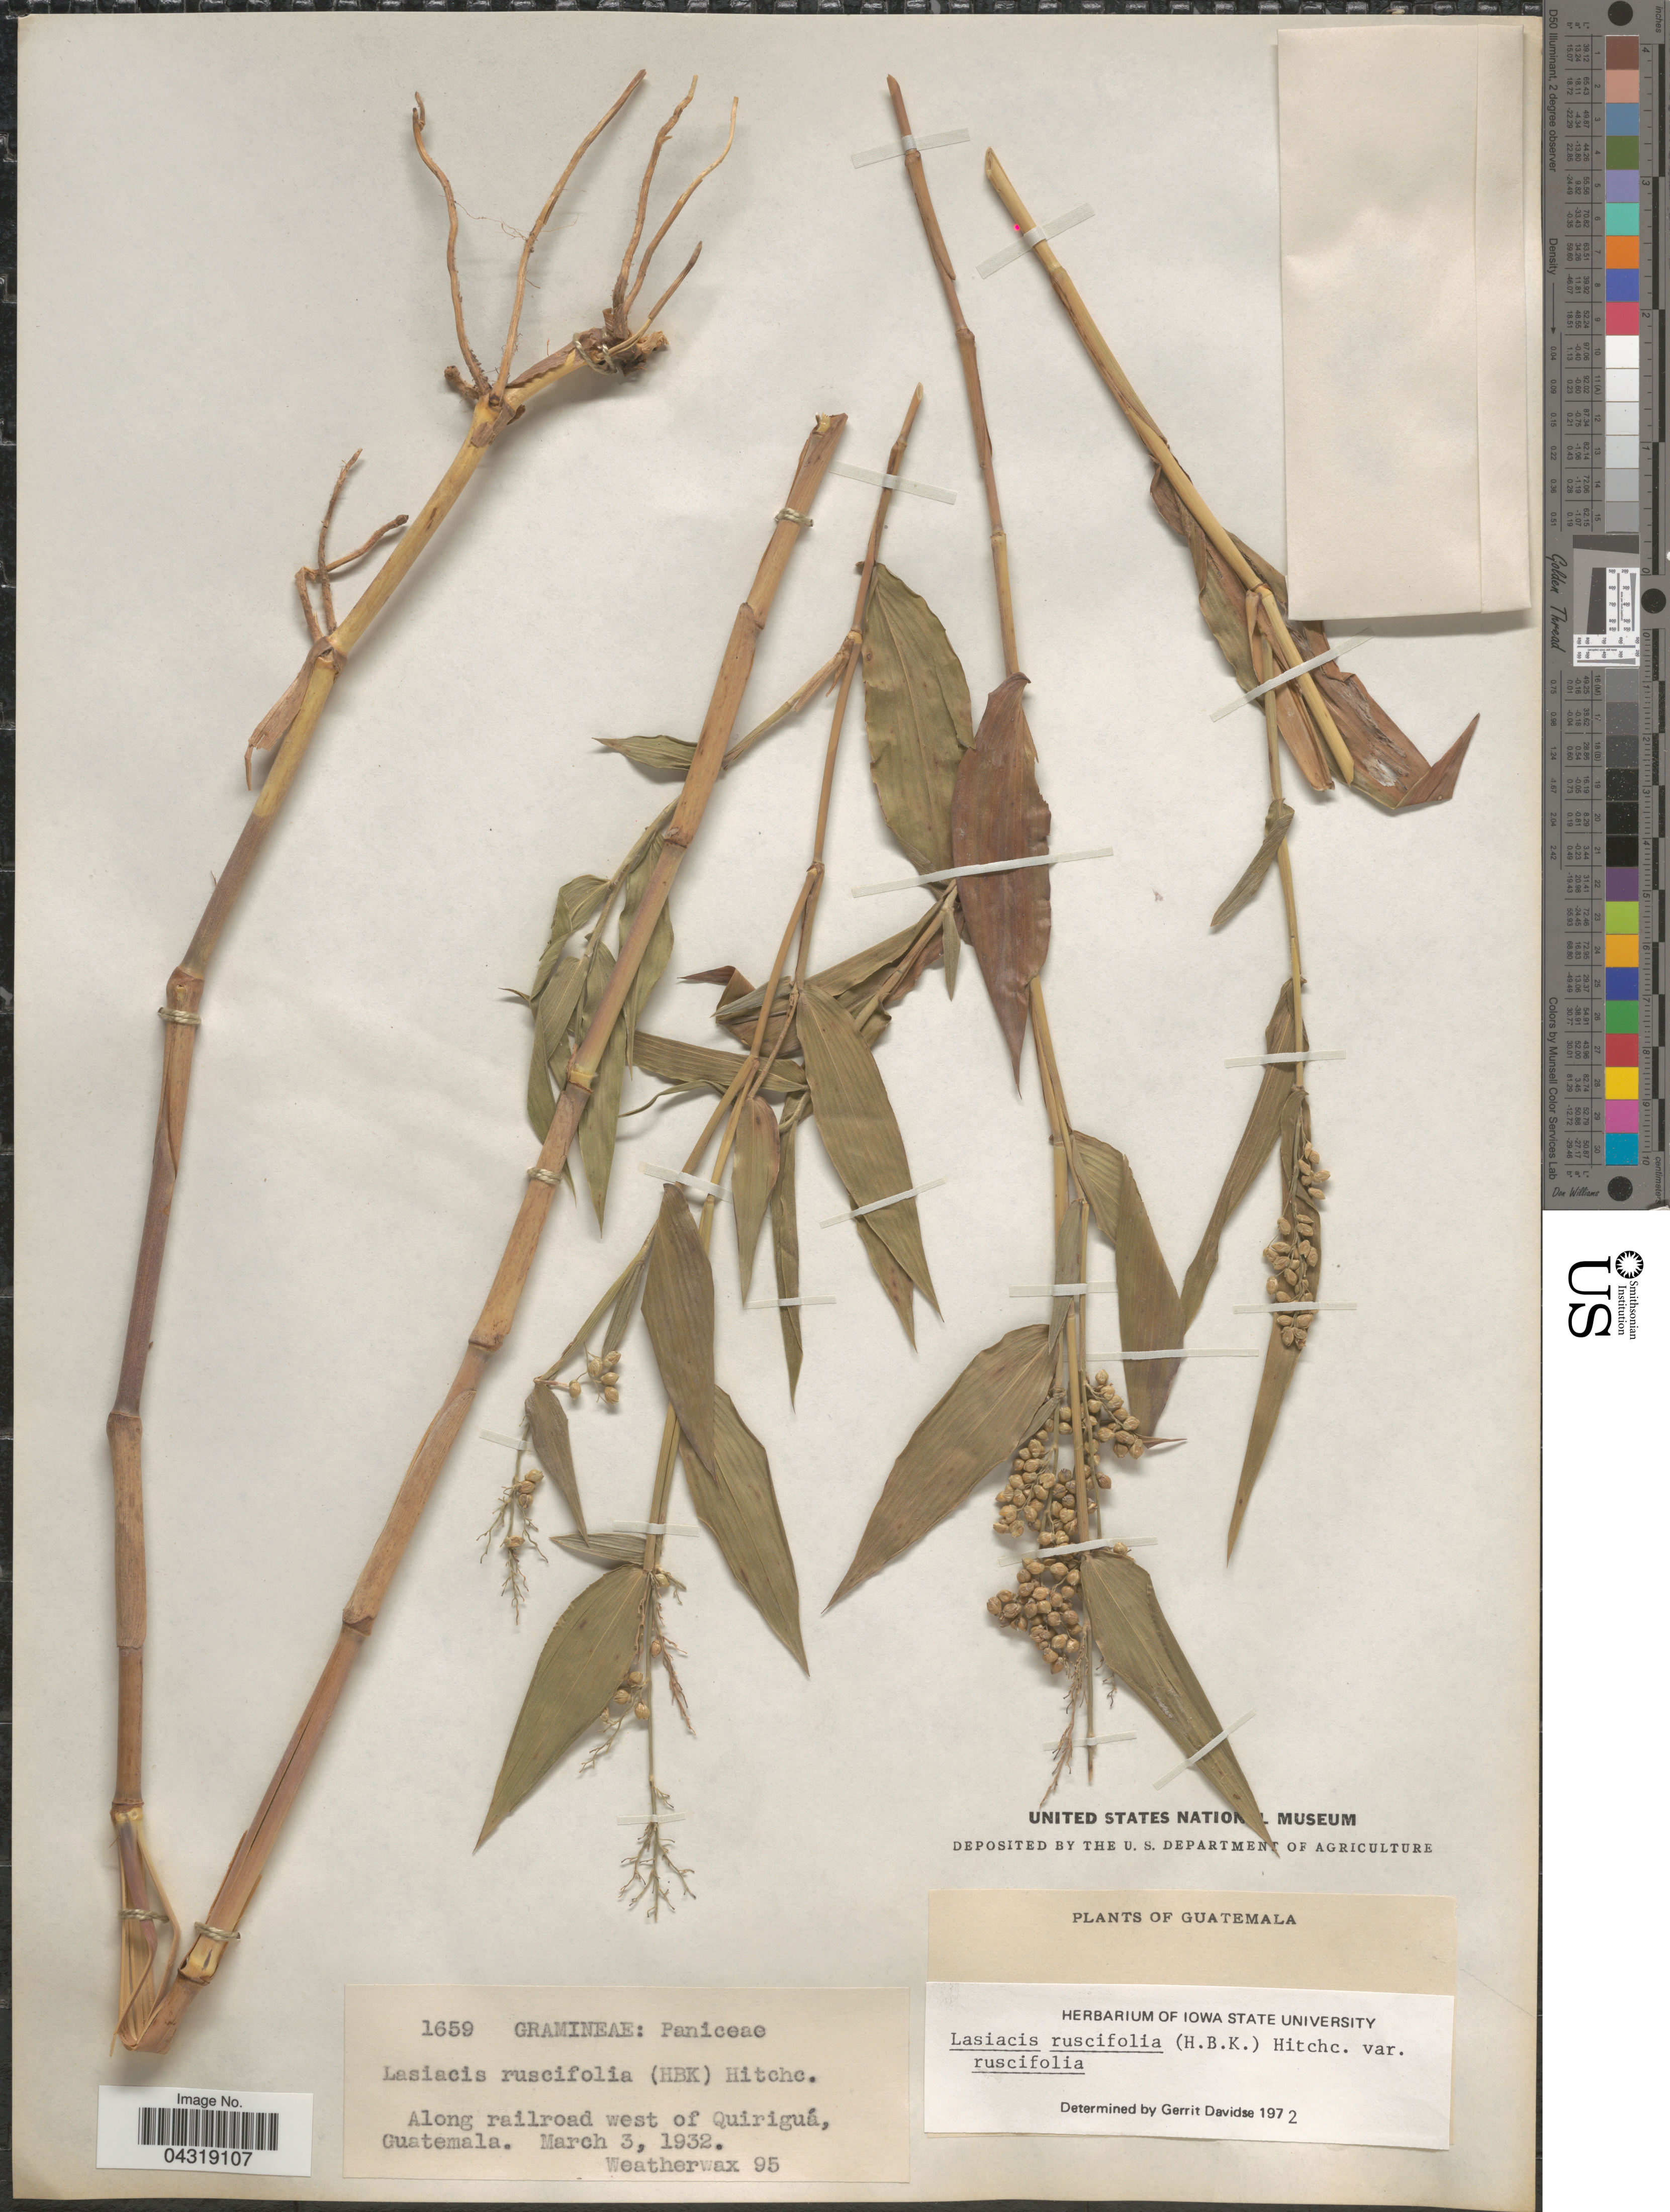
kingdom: Plantae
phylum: Tracheophyta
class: Liliopsida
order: Poales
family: Poaceae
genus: Lasiacis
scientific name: Lasiacis ruscifolia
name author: (Kunth) Hitchc.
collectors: -. Weatherwax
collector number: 95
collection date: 1932-03-03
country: Guatemala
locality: Along railroad west of Quiriguá.